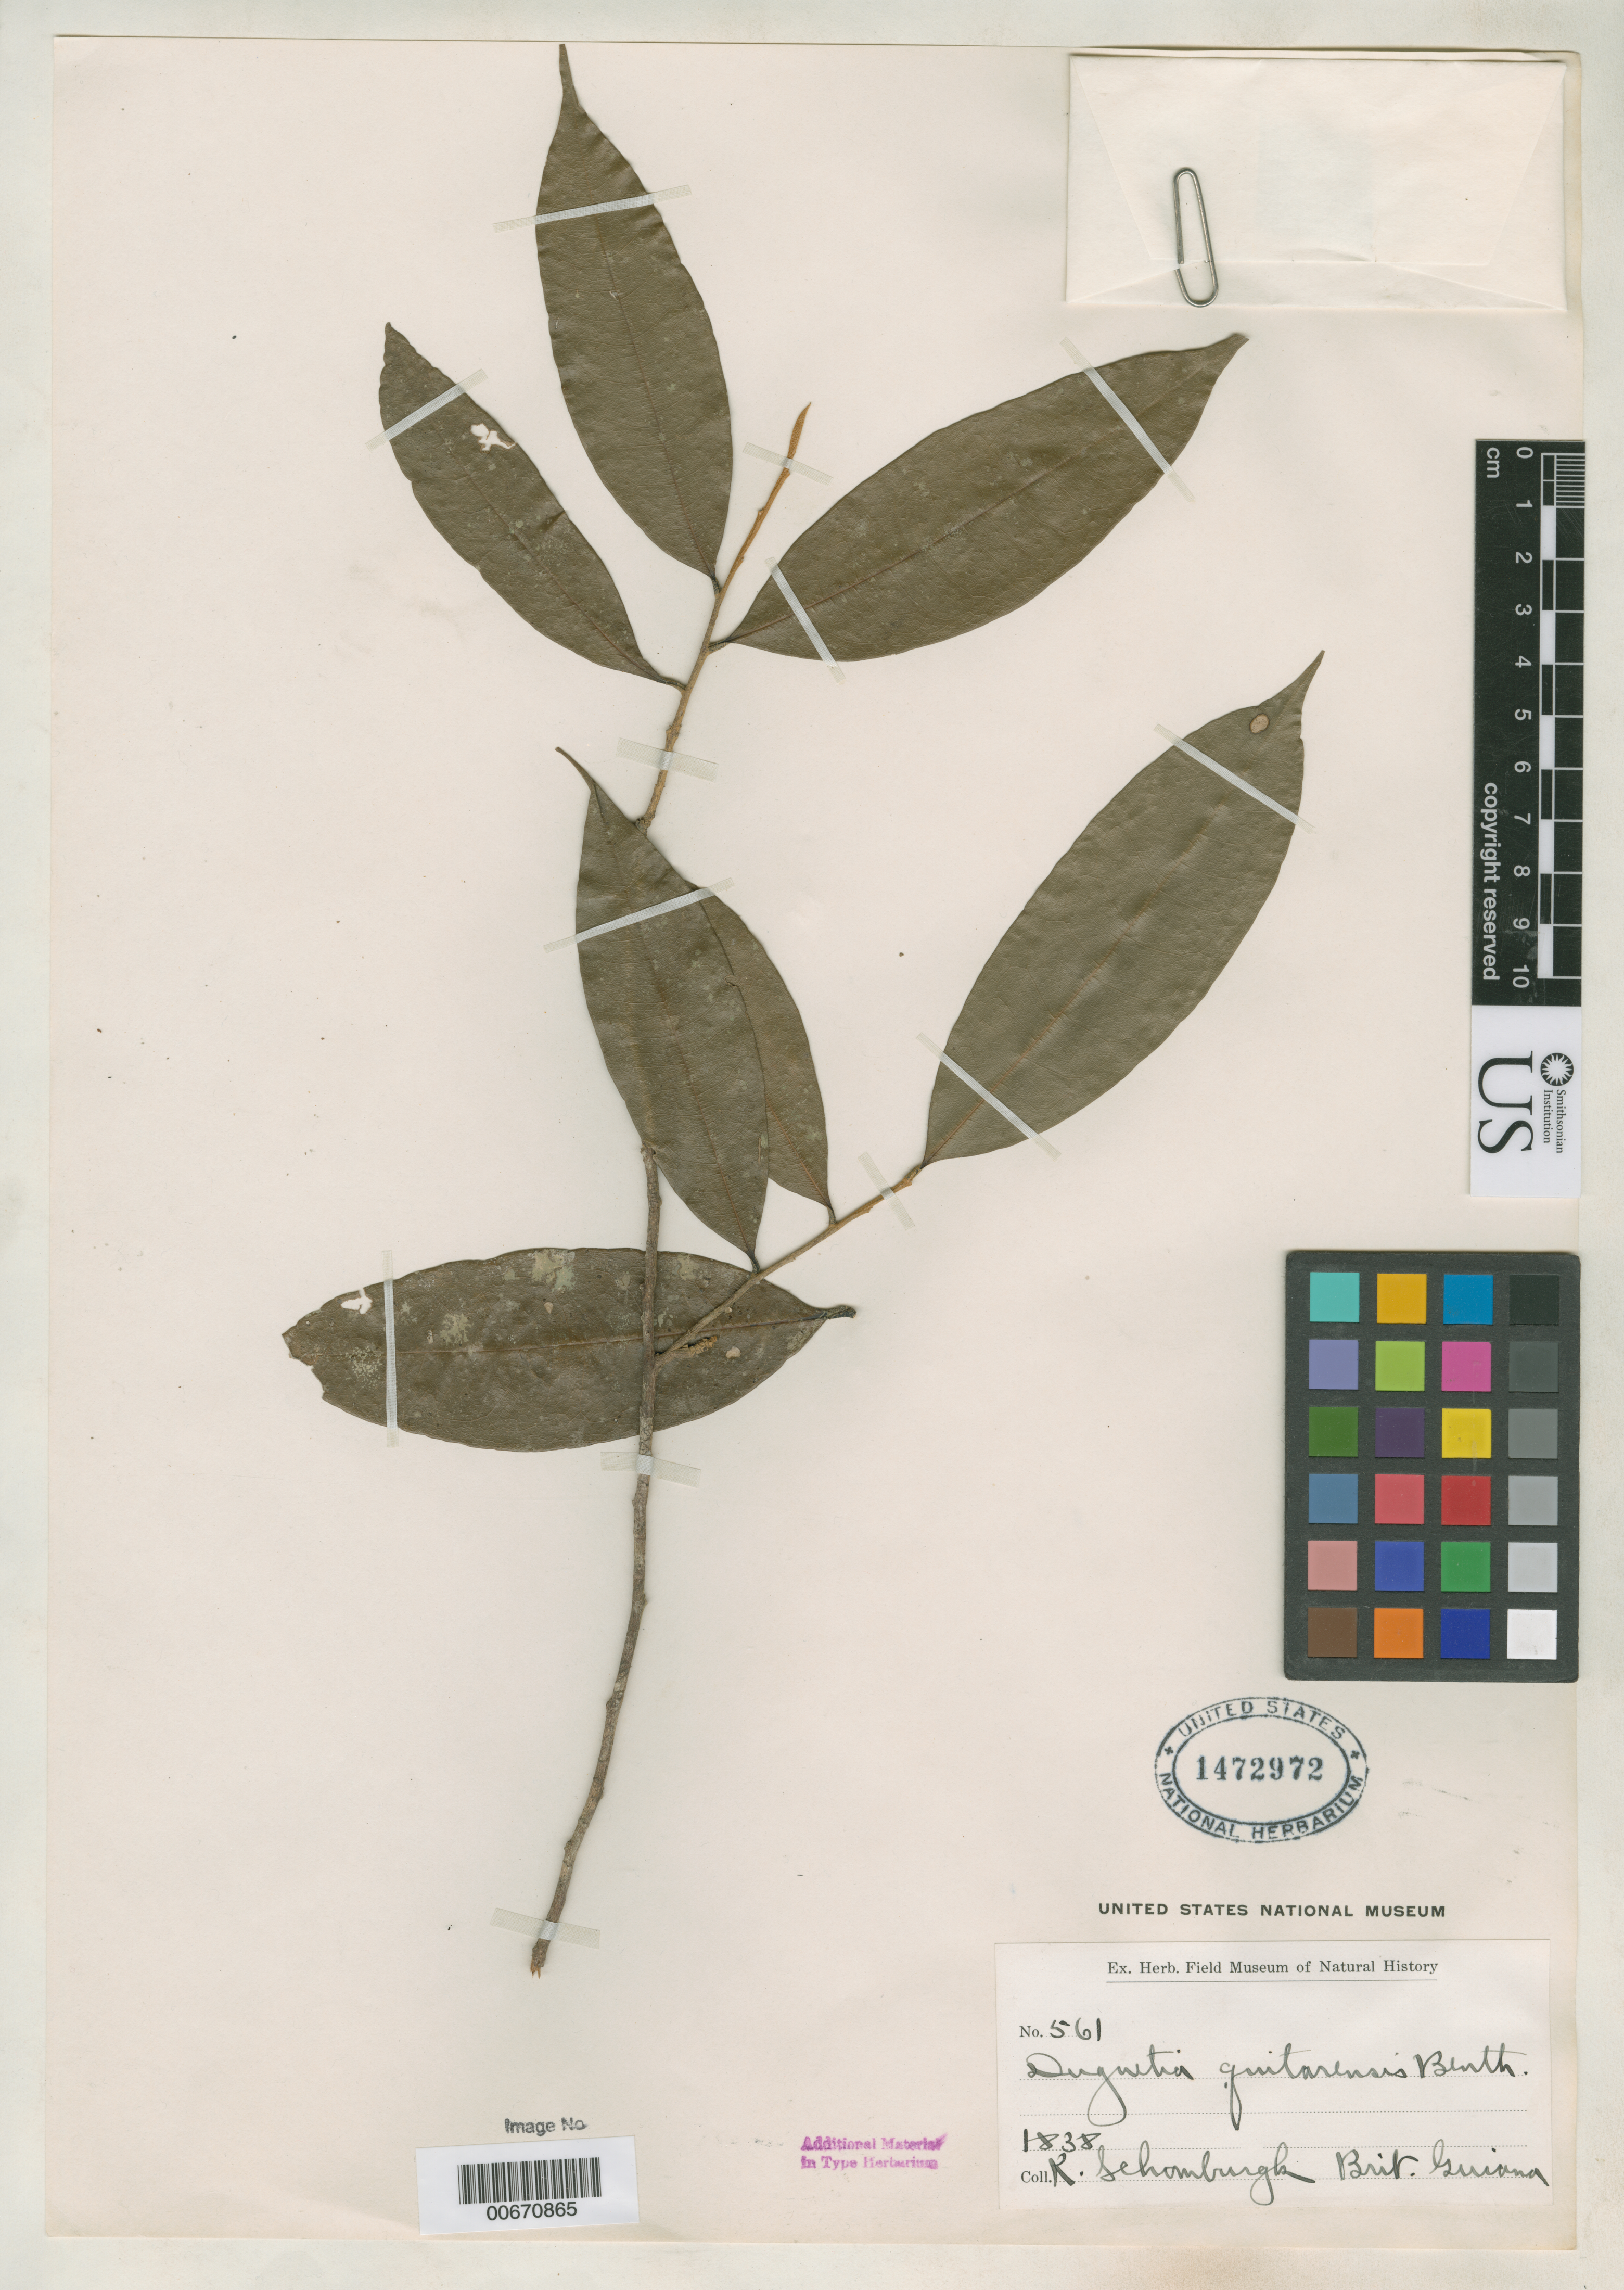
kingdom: Plantae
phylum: Tracheophyta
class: Magnoliopsida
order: Magnoliales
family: Annonaceae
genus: Duguetia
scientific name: Duguetia quitarensis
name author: Benth.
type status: Isotype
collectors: R. H. Schomburgk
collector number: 561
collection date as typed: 1838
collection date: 1838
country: Guyana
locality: Río Quitaro.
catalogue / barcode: US 1472972